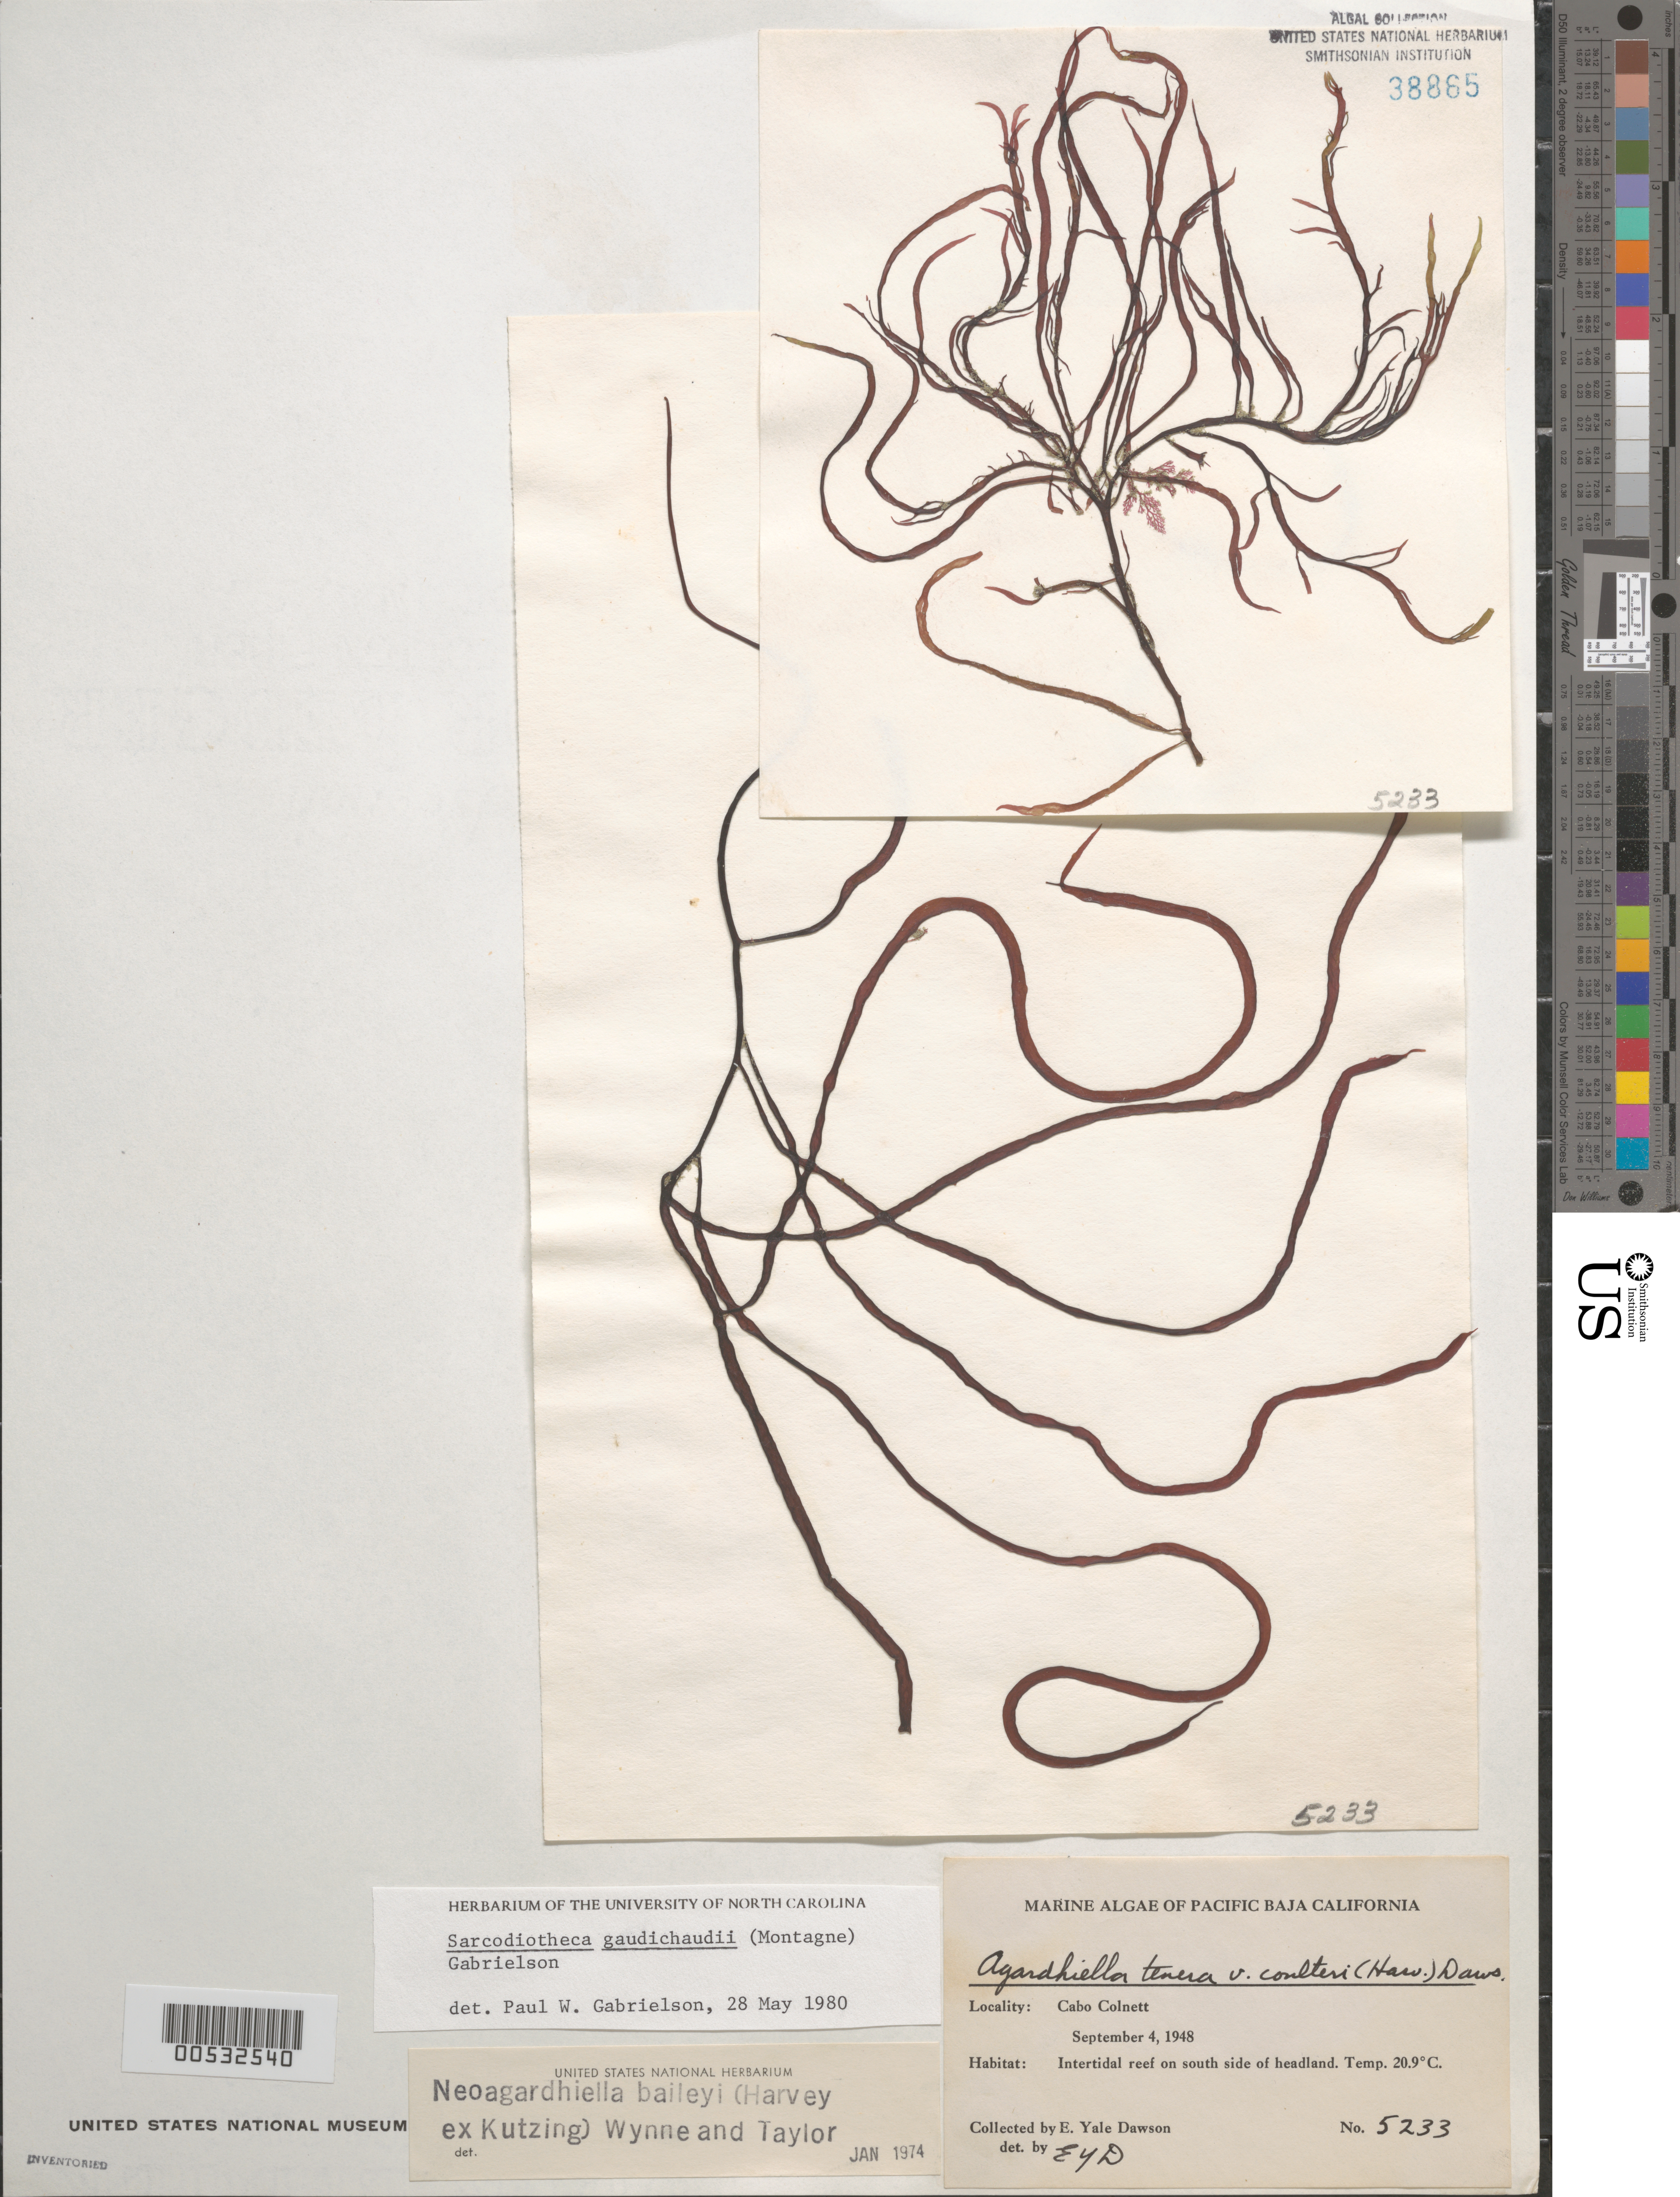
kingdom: Plantae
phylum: Rhodophyta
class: Florideophyceae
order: Gigartinales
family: Solieriaceae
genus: Sarcodiotheca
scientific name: Sarcodiotheca gaudichaudii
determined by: Gabrielson, P. W.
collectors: E. Y. Dawson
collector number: EYD 5233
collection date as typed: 04 Sep 1948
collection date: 1948-09-04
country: Mexico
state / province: Baja California Norte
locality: Cabo Colnett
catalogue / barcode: US 38865